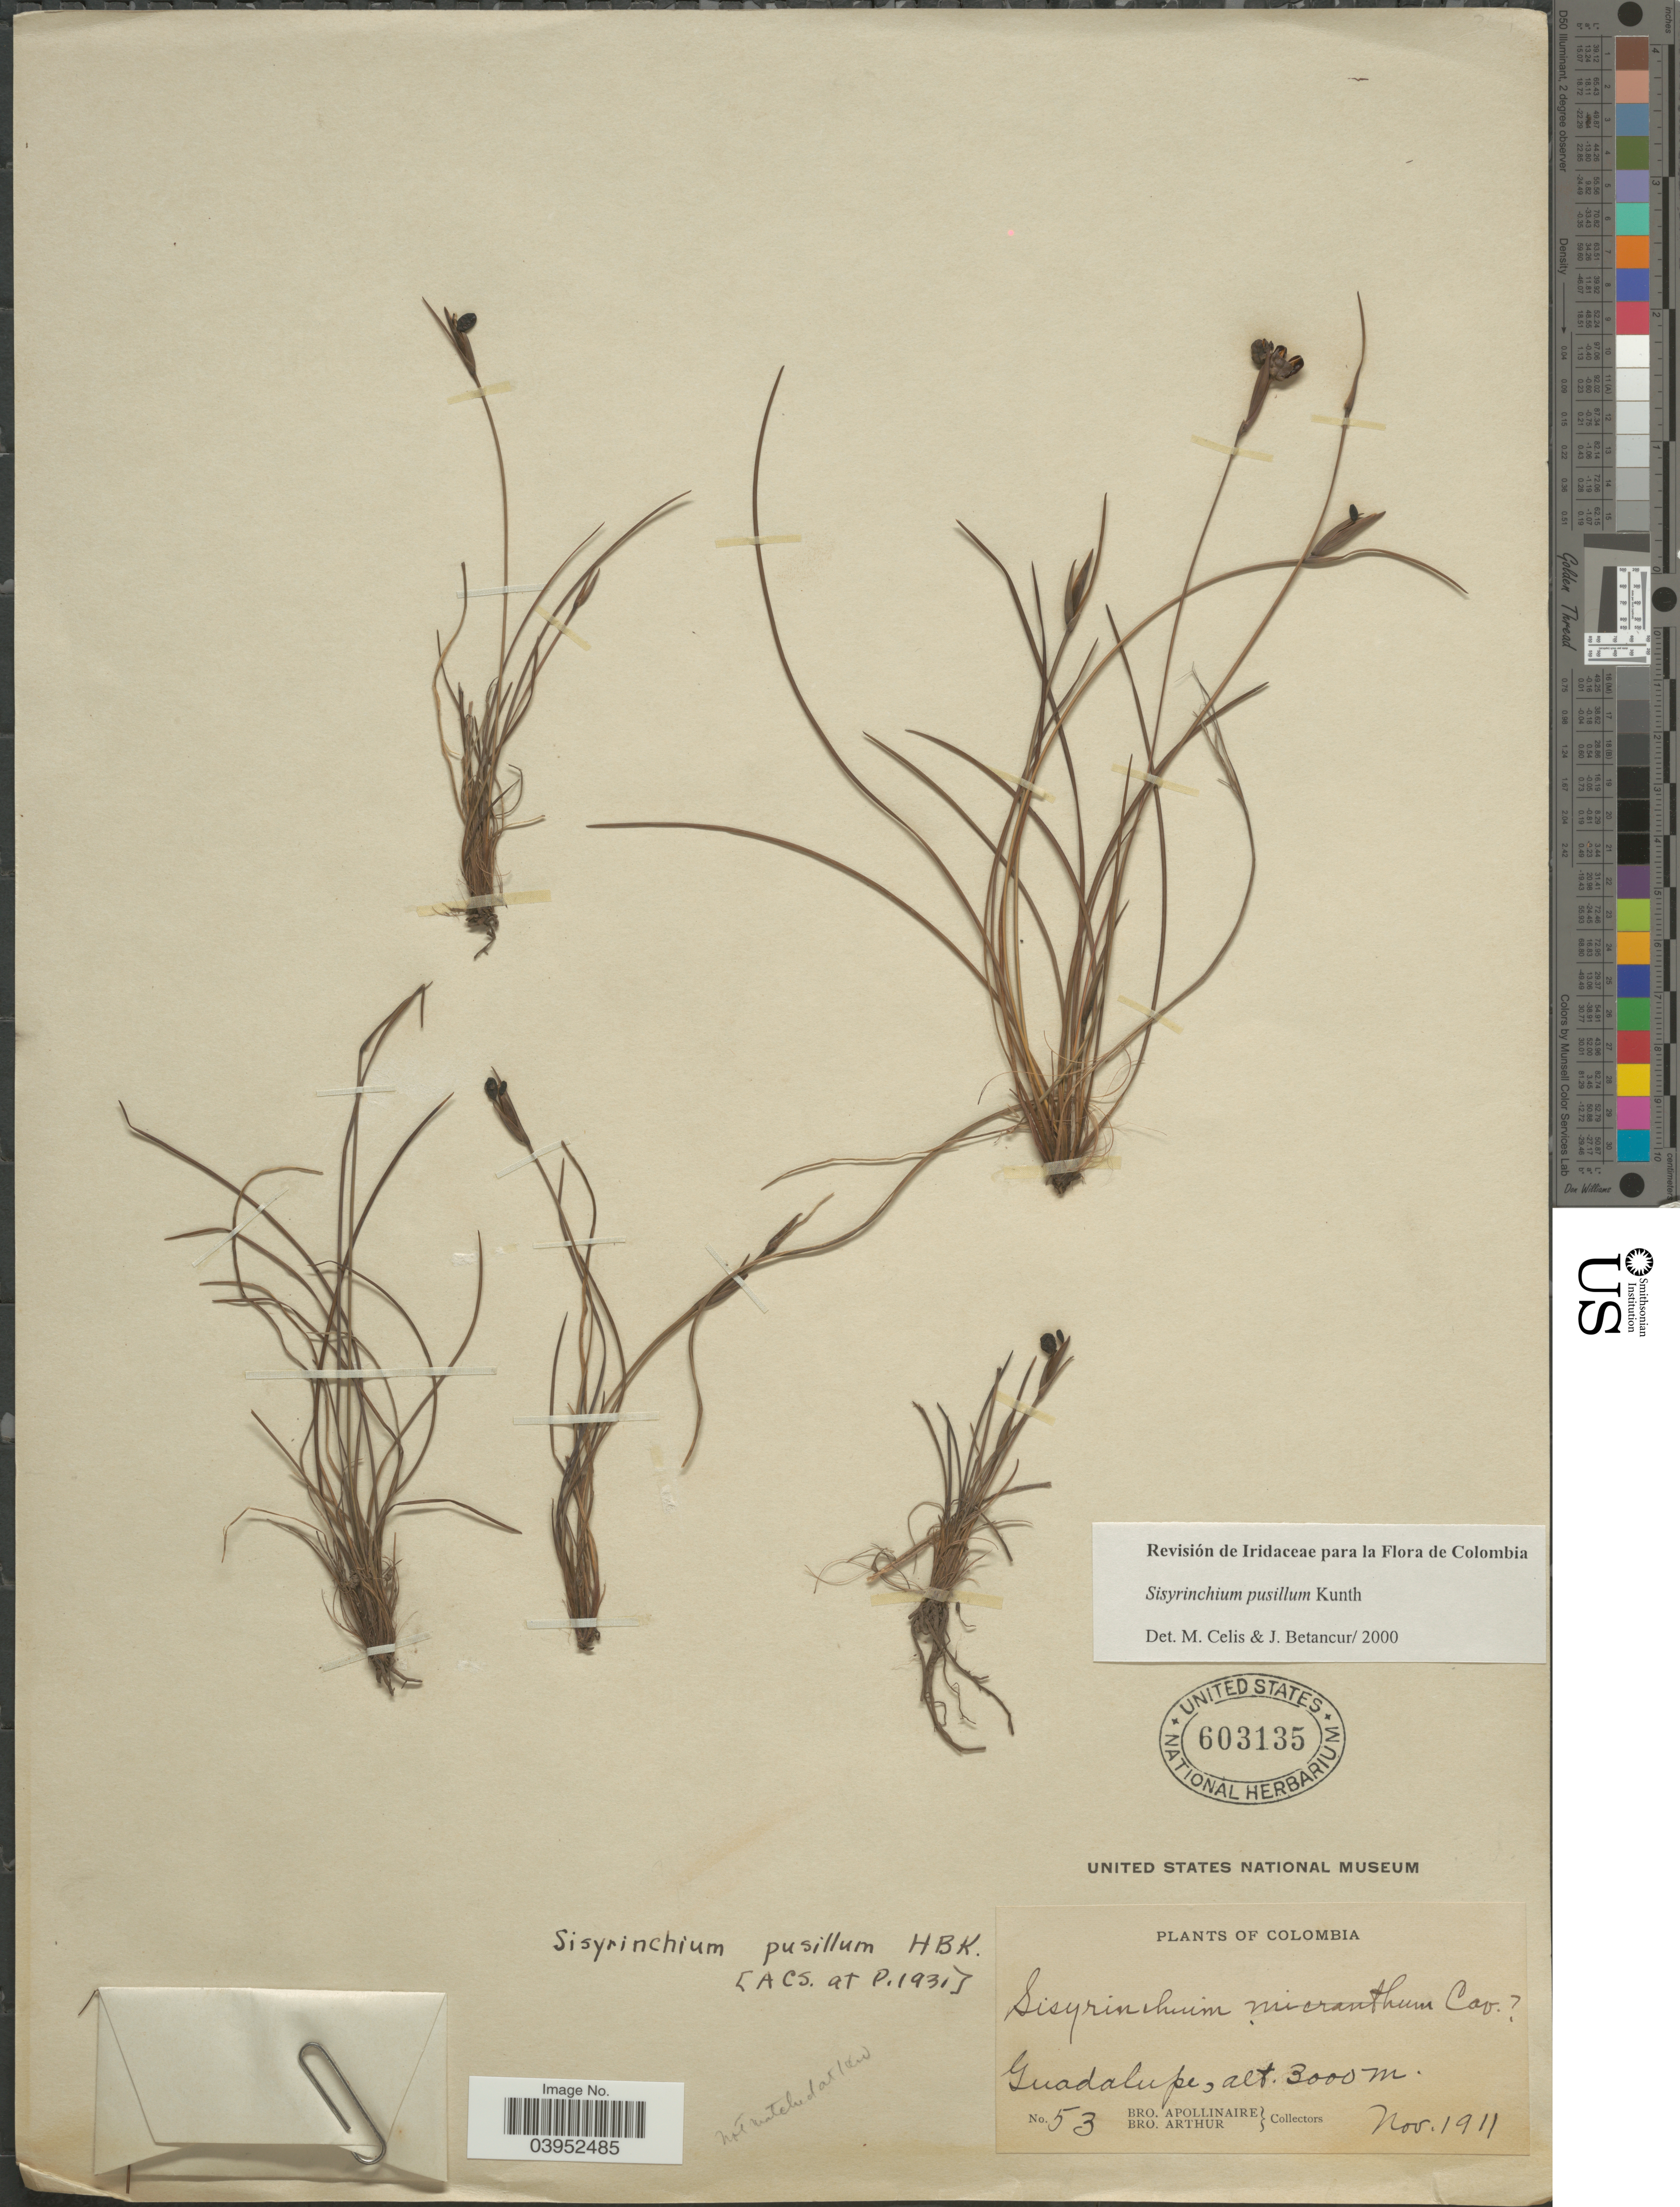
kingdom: Plantae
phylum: Tracheophyta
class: Liliopsida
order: Asparagales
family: Iridaceae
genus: Sisyrinchium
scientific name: Sisyrinchium pusillum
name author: Kunth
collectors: Bro. Apollinaire & Bro. Arthur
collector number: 53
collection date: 1911-11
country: Colombia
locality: Guadalupe.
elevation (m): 3000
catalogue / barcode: US 603135